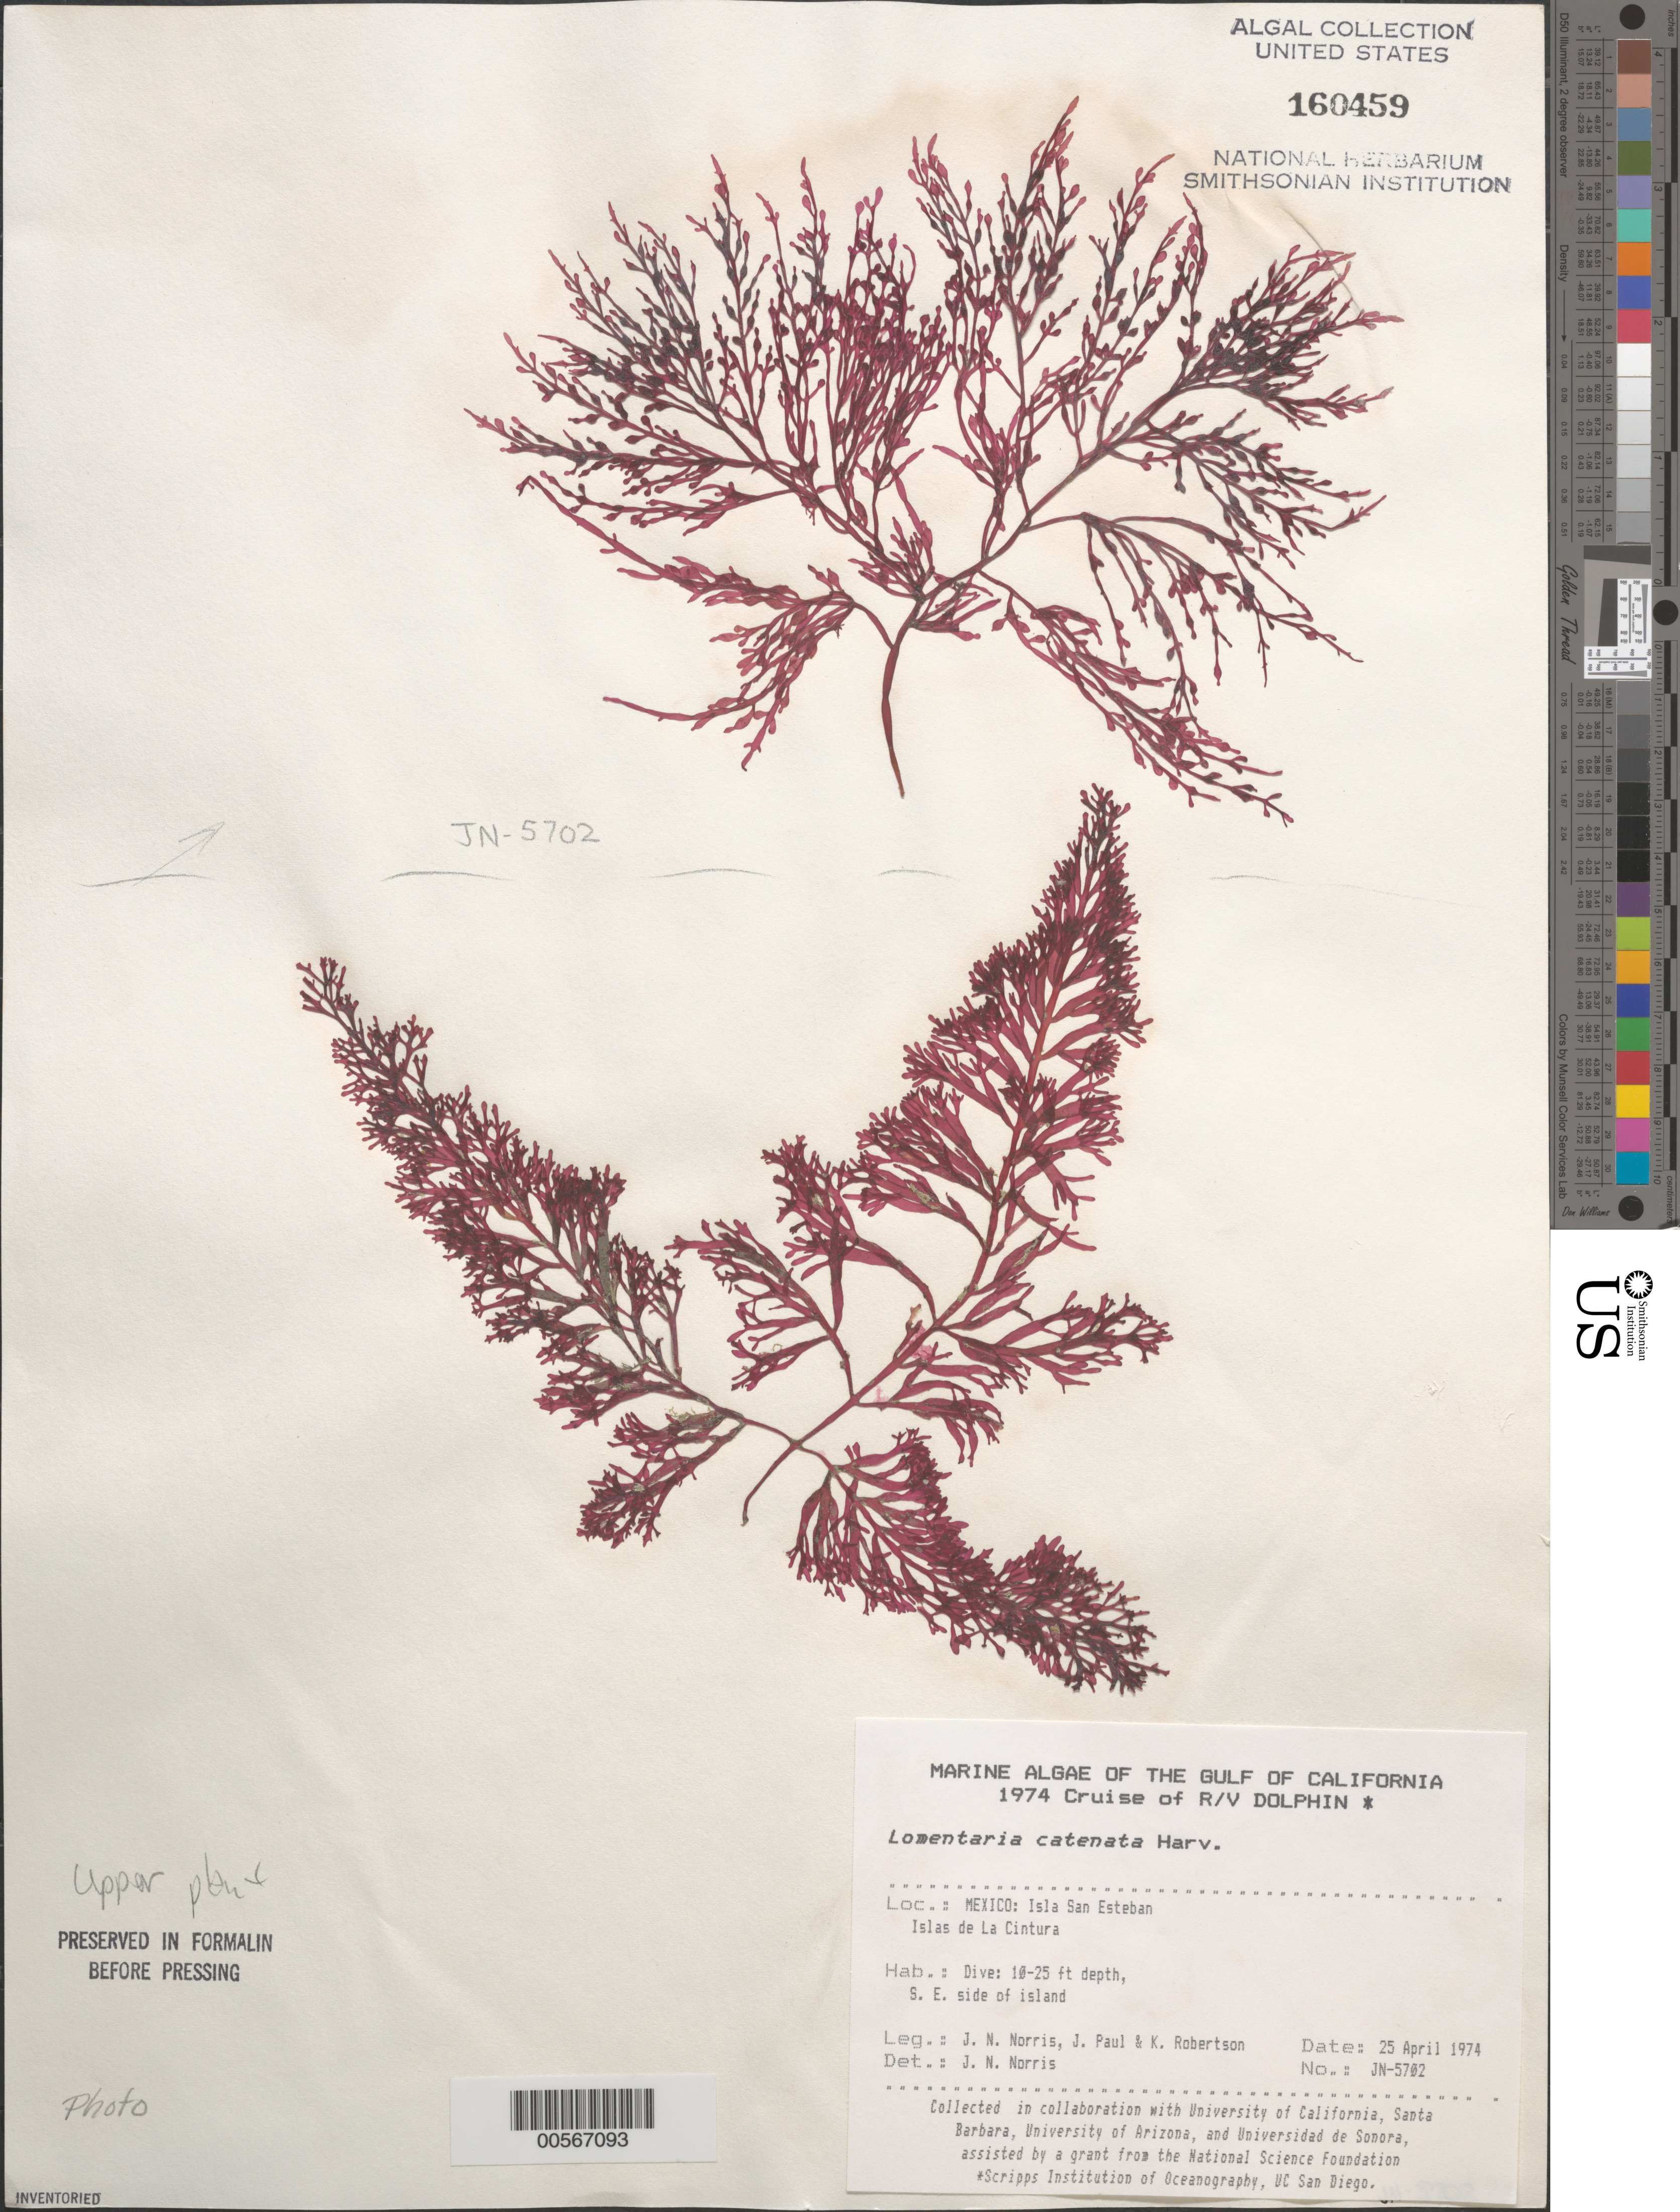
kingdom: Plantae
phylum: Rhodophyta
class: Florideophyceae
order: Rhodymeniales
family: Lomentariaceae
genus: Fushitsunagia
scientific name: Fushitsunagia catenata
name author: (Harv.) Filloramo & G.W. Saunders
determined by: Algae name updating Project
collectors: J. N. Norris, J. Paul & K. Robertson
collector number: JN-5702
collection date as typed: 25 Apr 1974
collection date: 1974-04-25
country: Mexico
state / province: Baja California Norte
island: Isla San Esteban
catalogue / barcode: US 160459